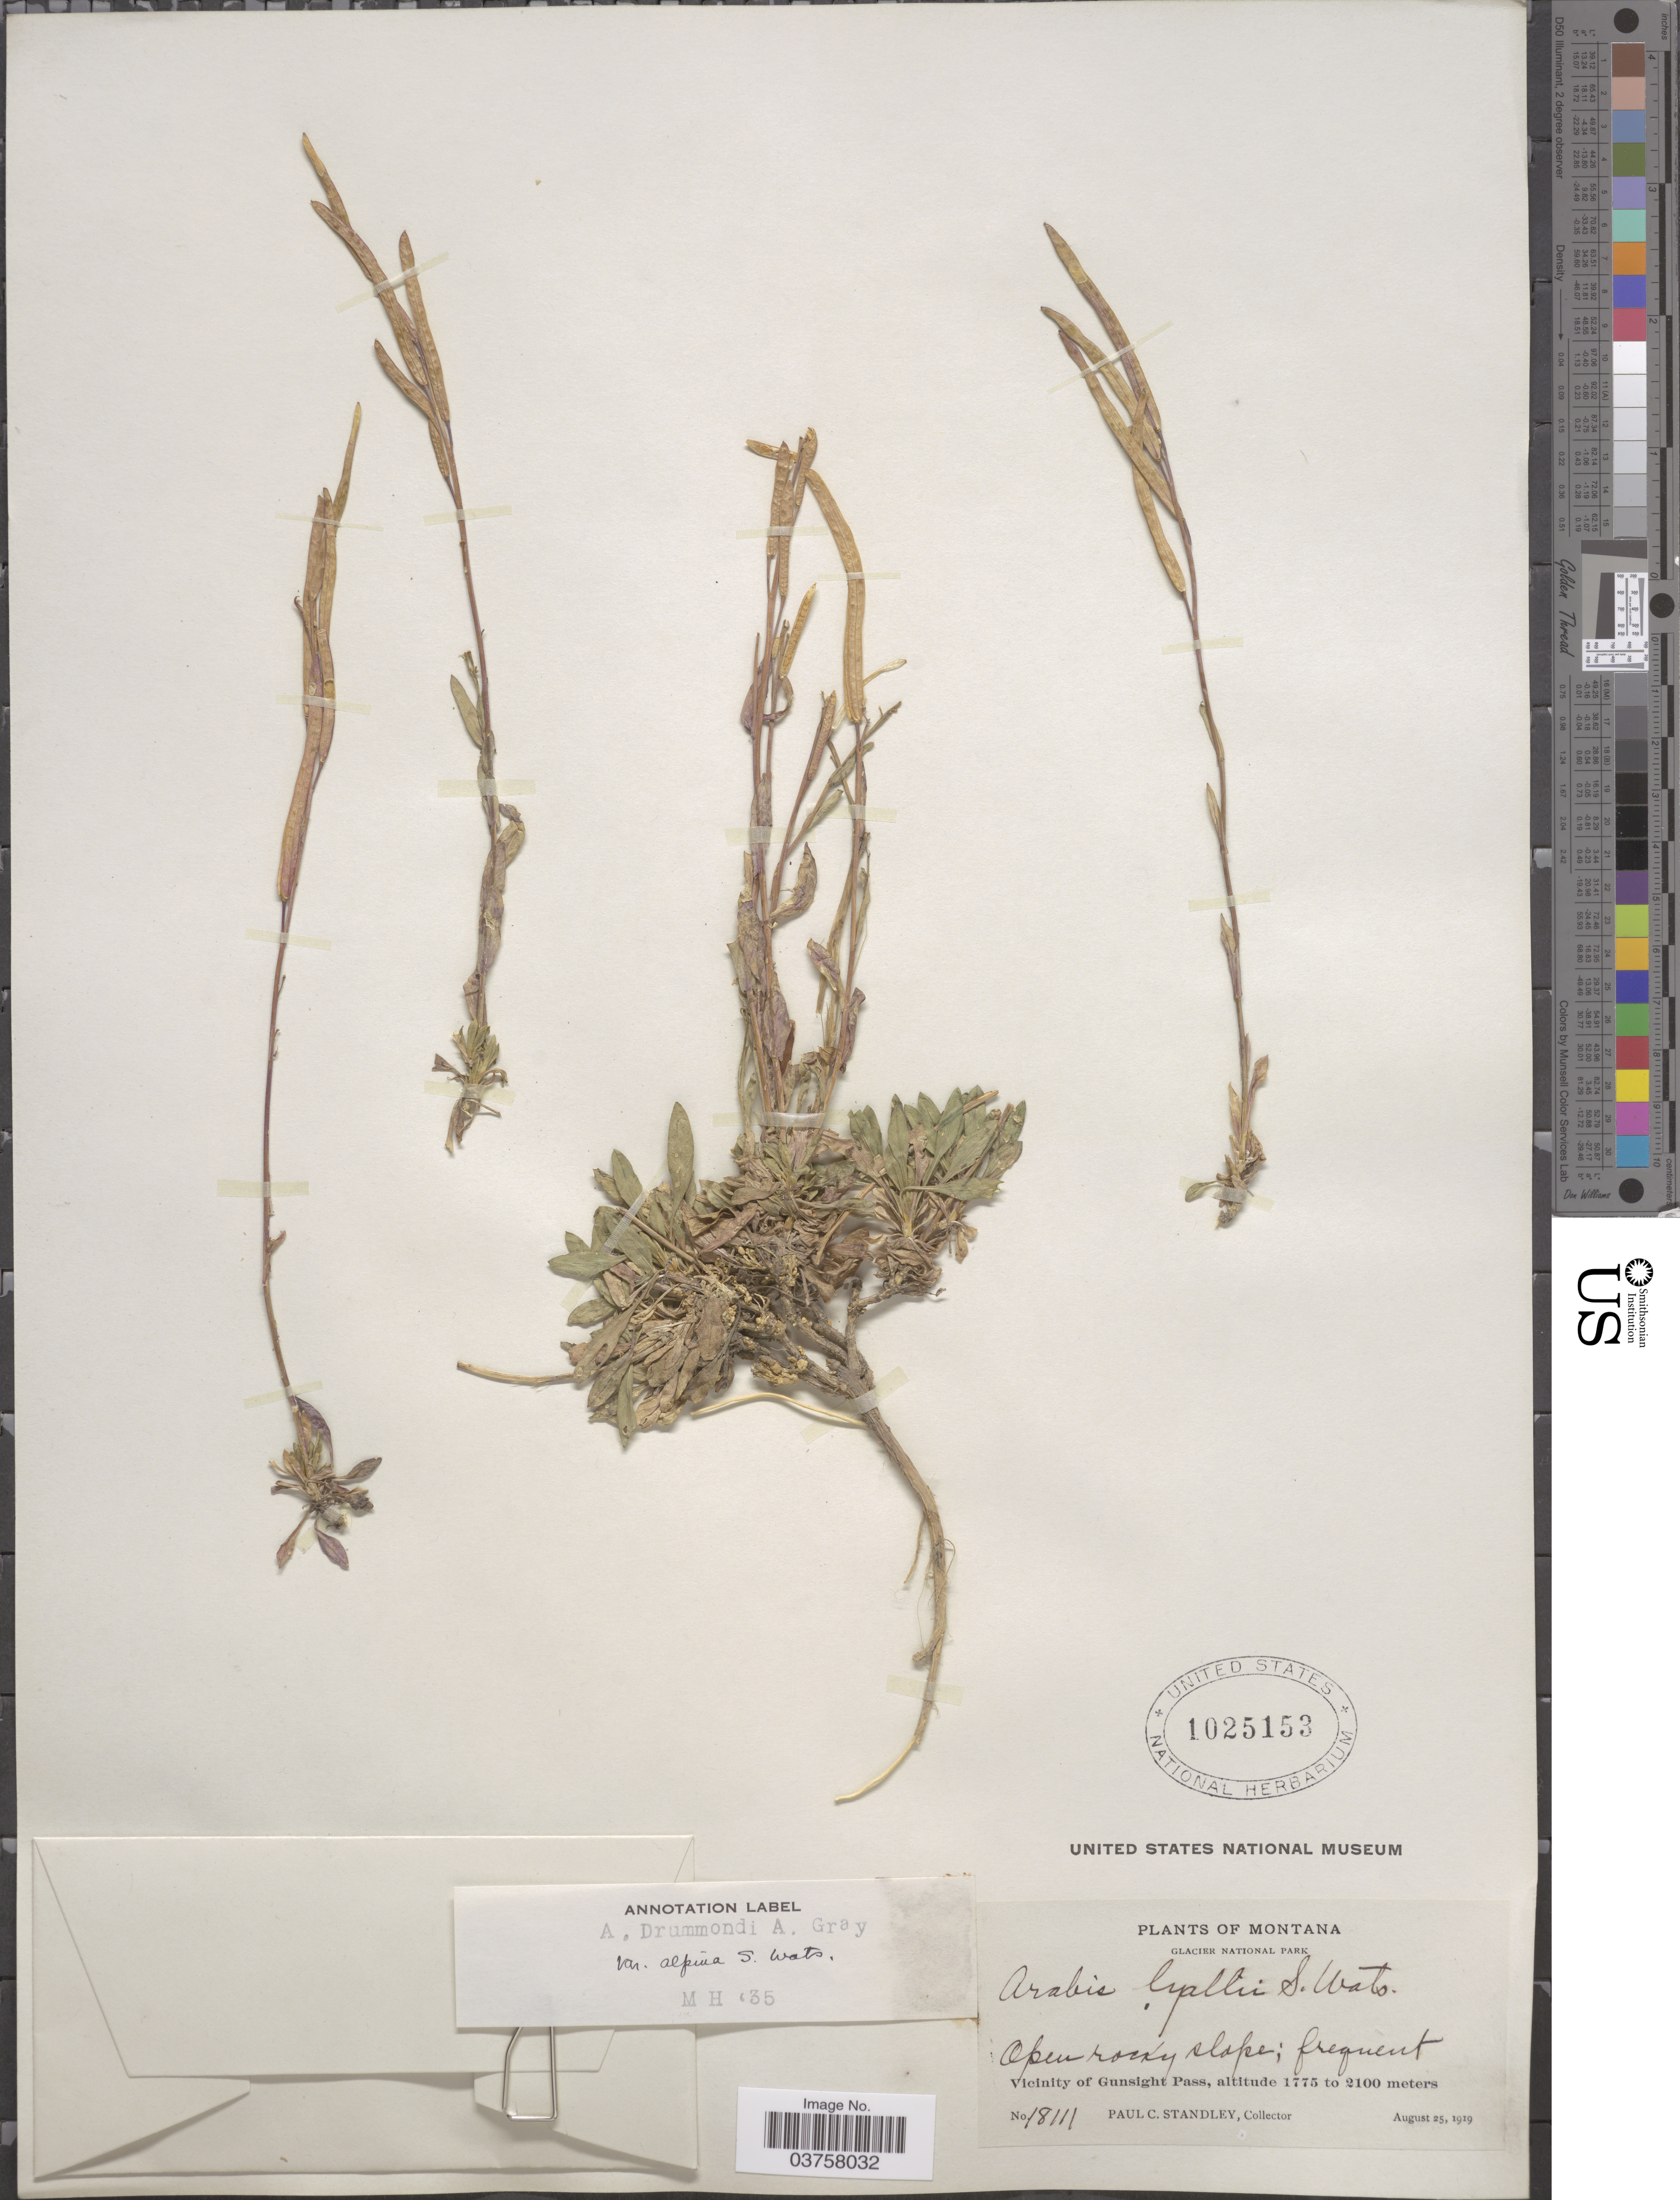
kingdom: Plantae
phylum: Tracheophyta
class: Magnoliopsida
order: Brassicales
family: Brassicaceae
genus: Arabis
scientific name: Arabis lyallii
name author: S. Watson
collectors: P. C. Standley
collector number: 18111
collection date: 1919-08-25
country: United States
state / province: Montana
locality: Glacier National Park. Vicinity of Gunsight Pass.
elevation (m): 1775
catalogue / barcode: US 1025153